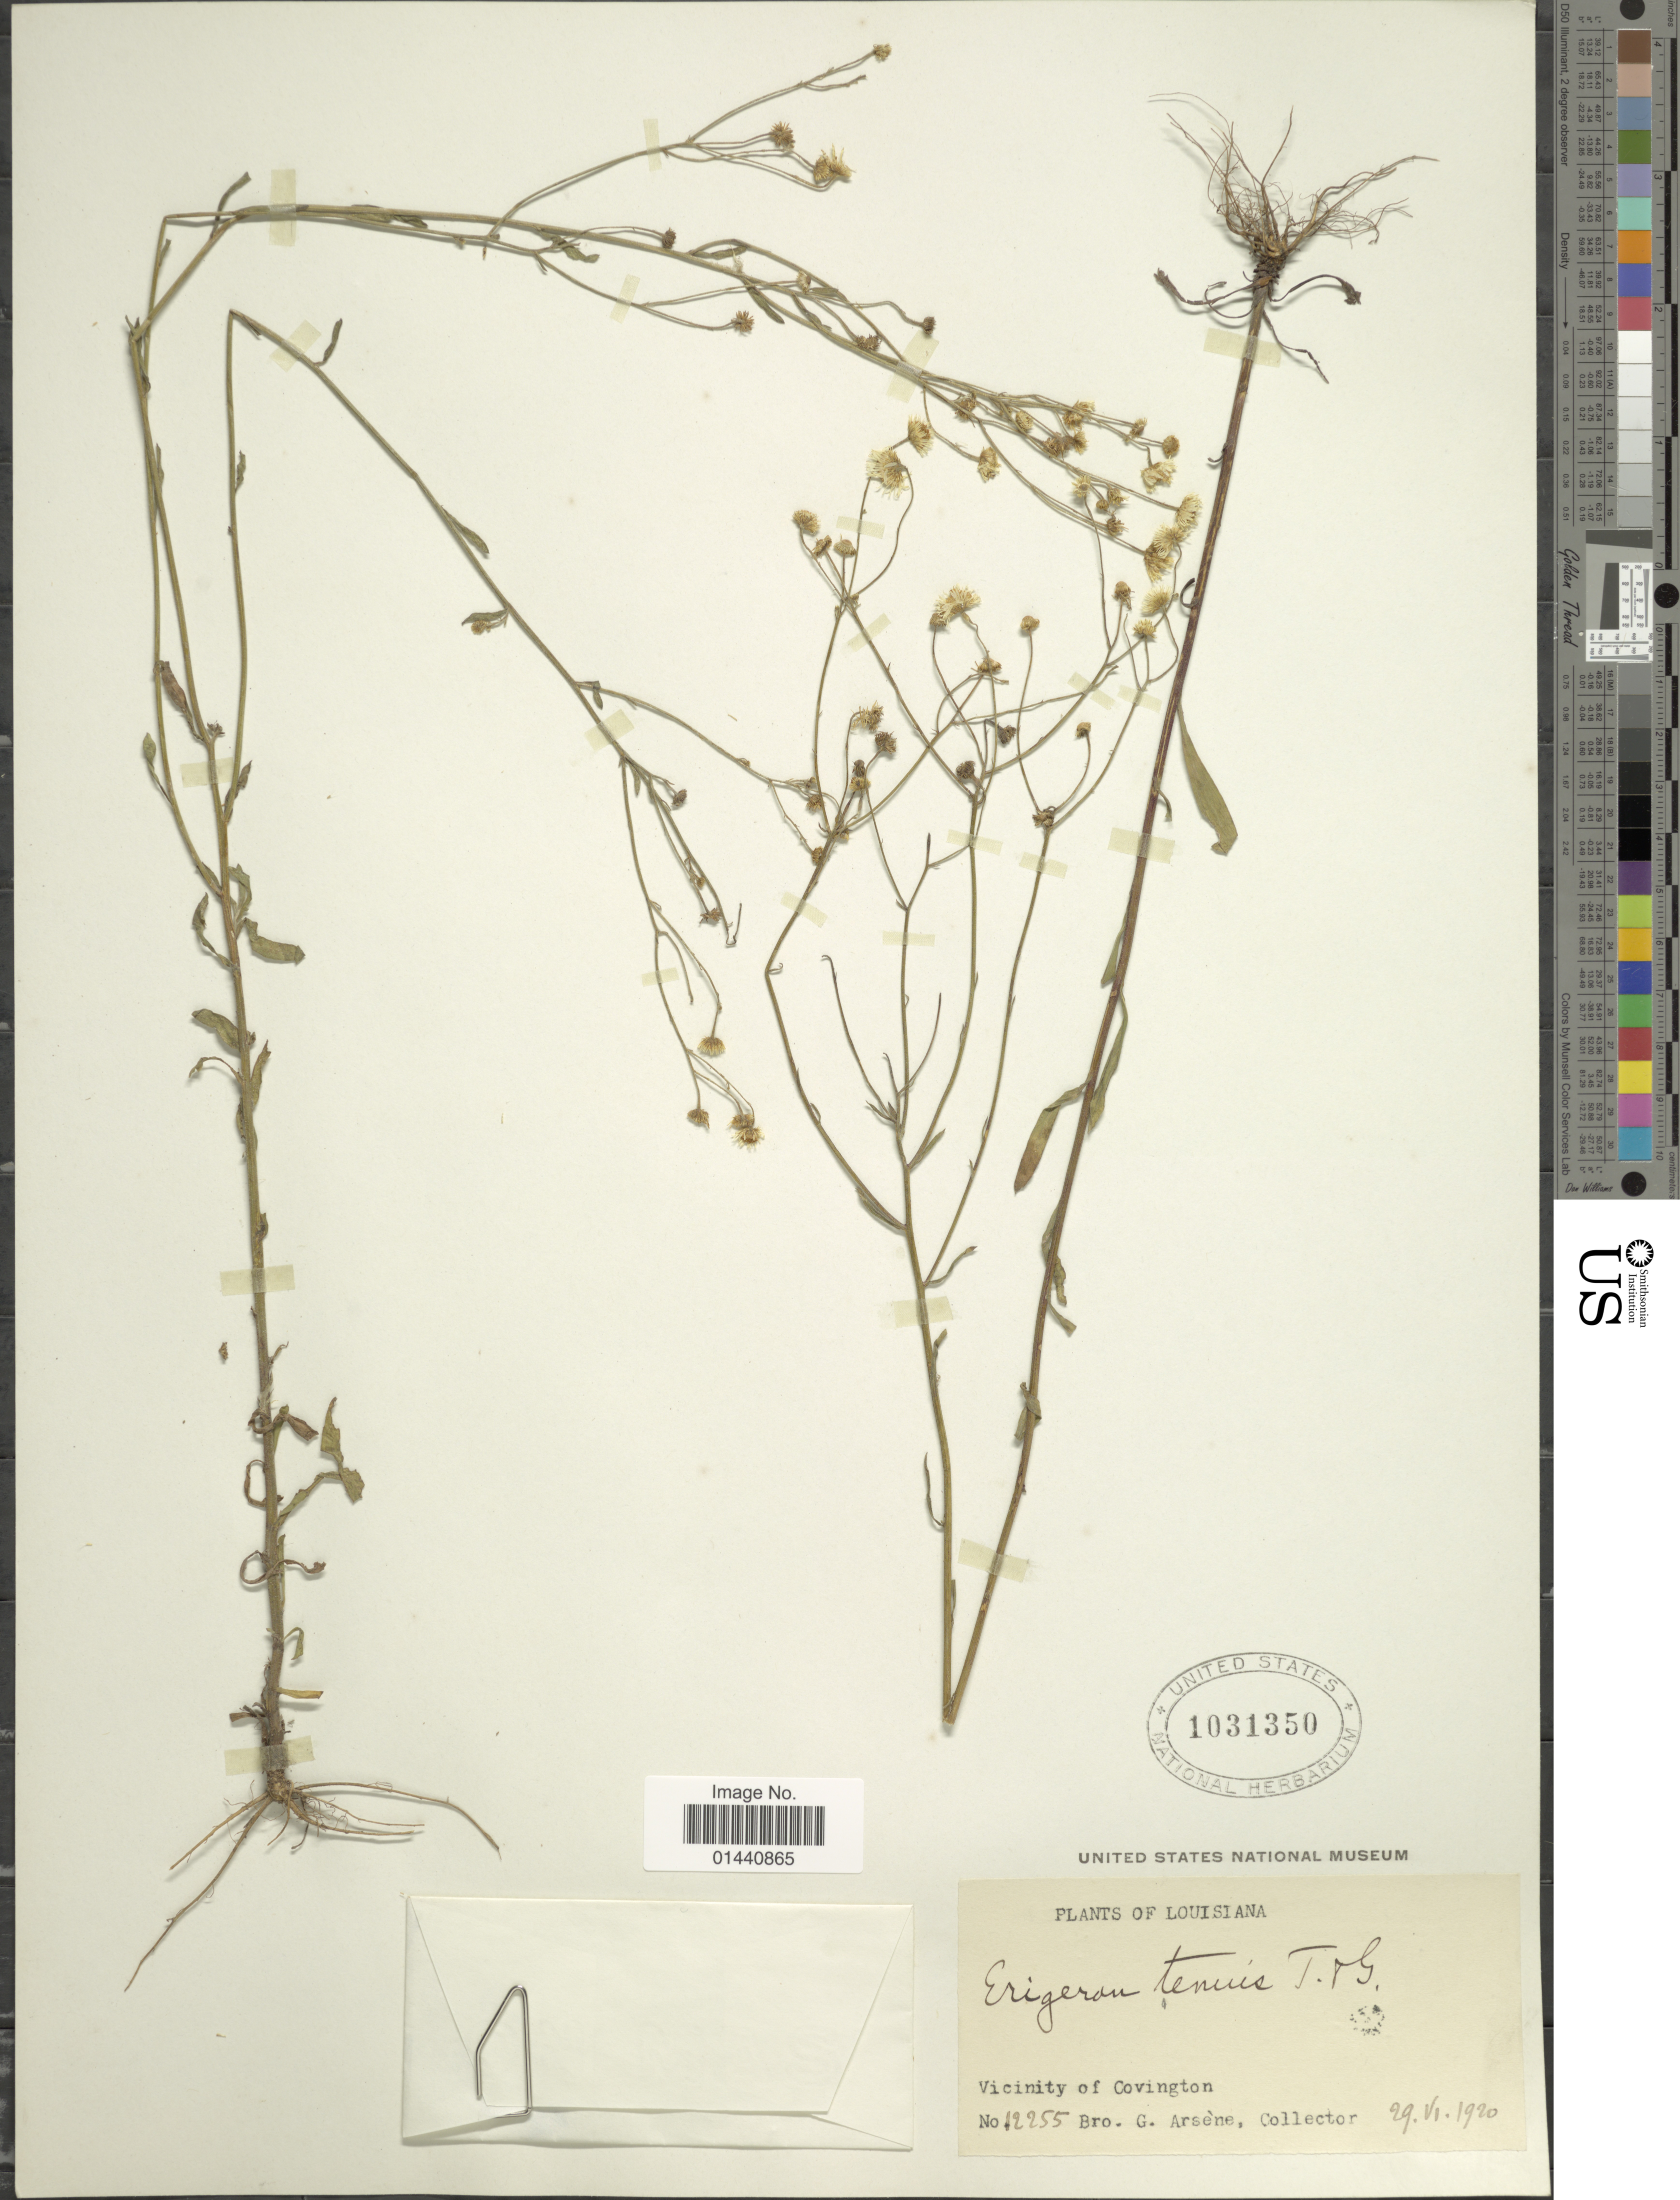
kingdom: Plantae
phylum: Tracheophyta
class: Magnoliopsida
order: Asterales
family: Asteraceae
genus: Erigeron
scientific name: Erigeron tenuis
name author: Torr. & A. Gray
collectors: Bro. G. Arsène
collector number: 12255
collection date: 1920-06-29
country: United States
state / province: Louisiana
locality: Vicinity of Covington.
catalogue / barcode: US 1031350